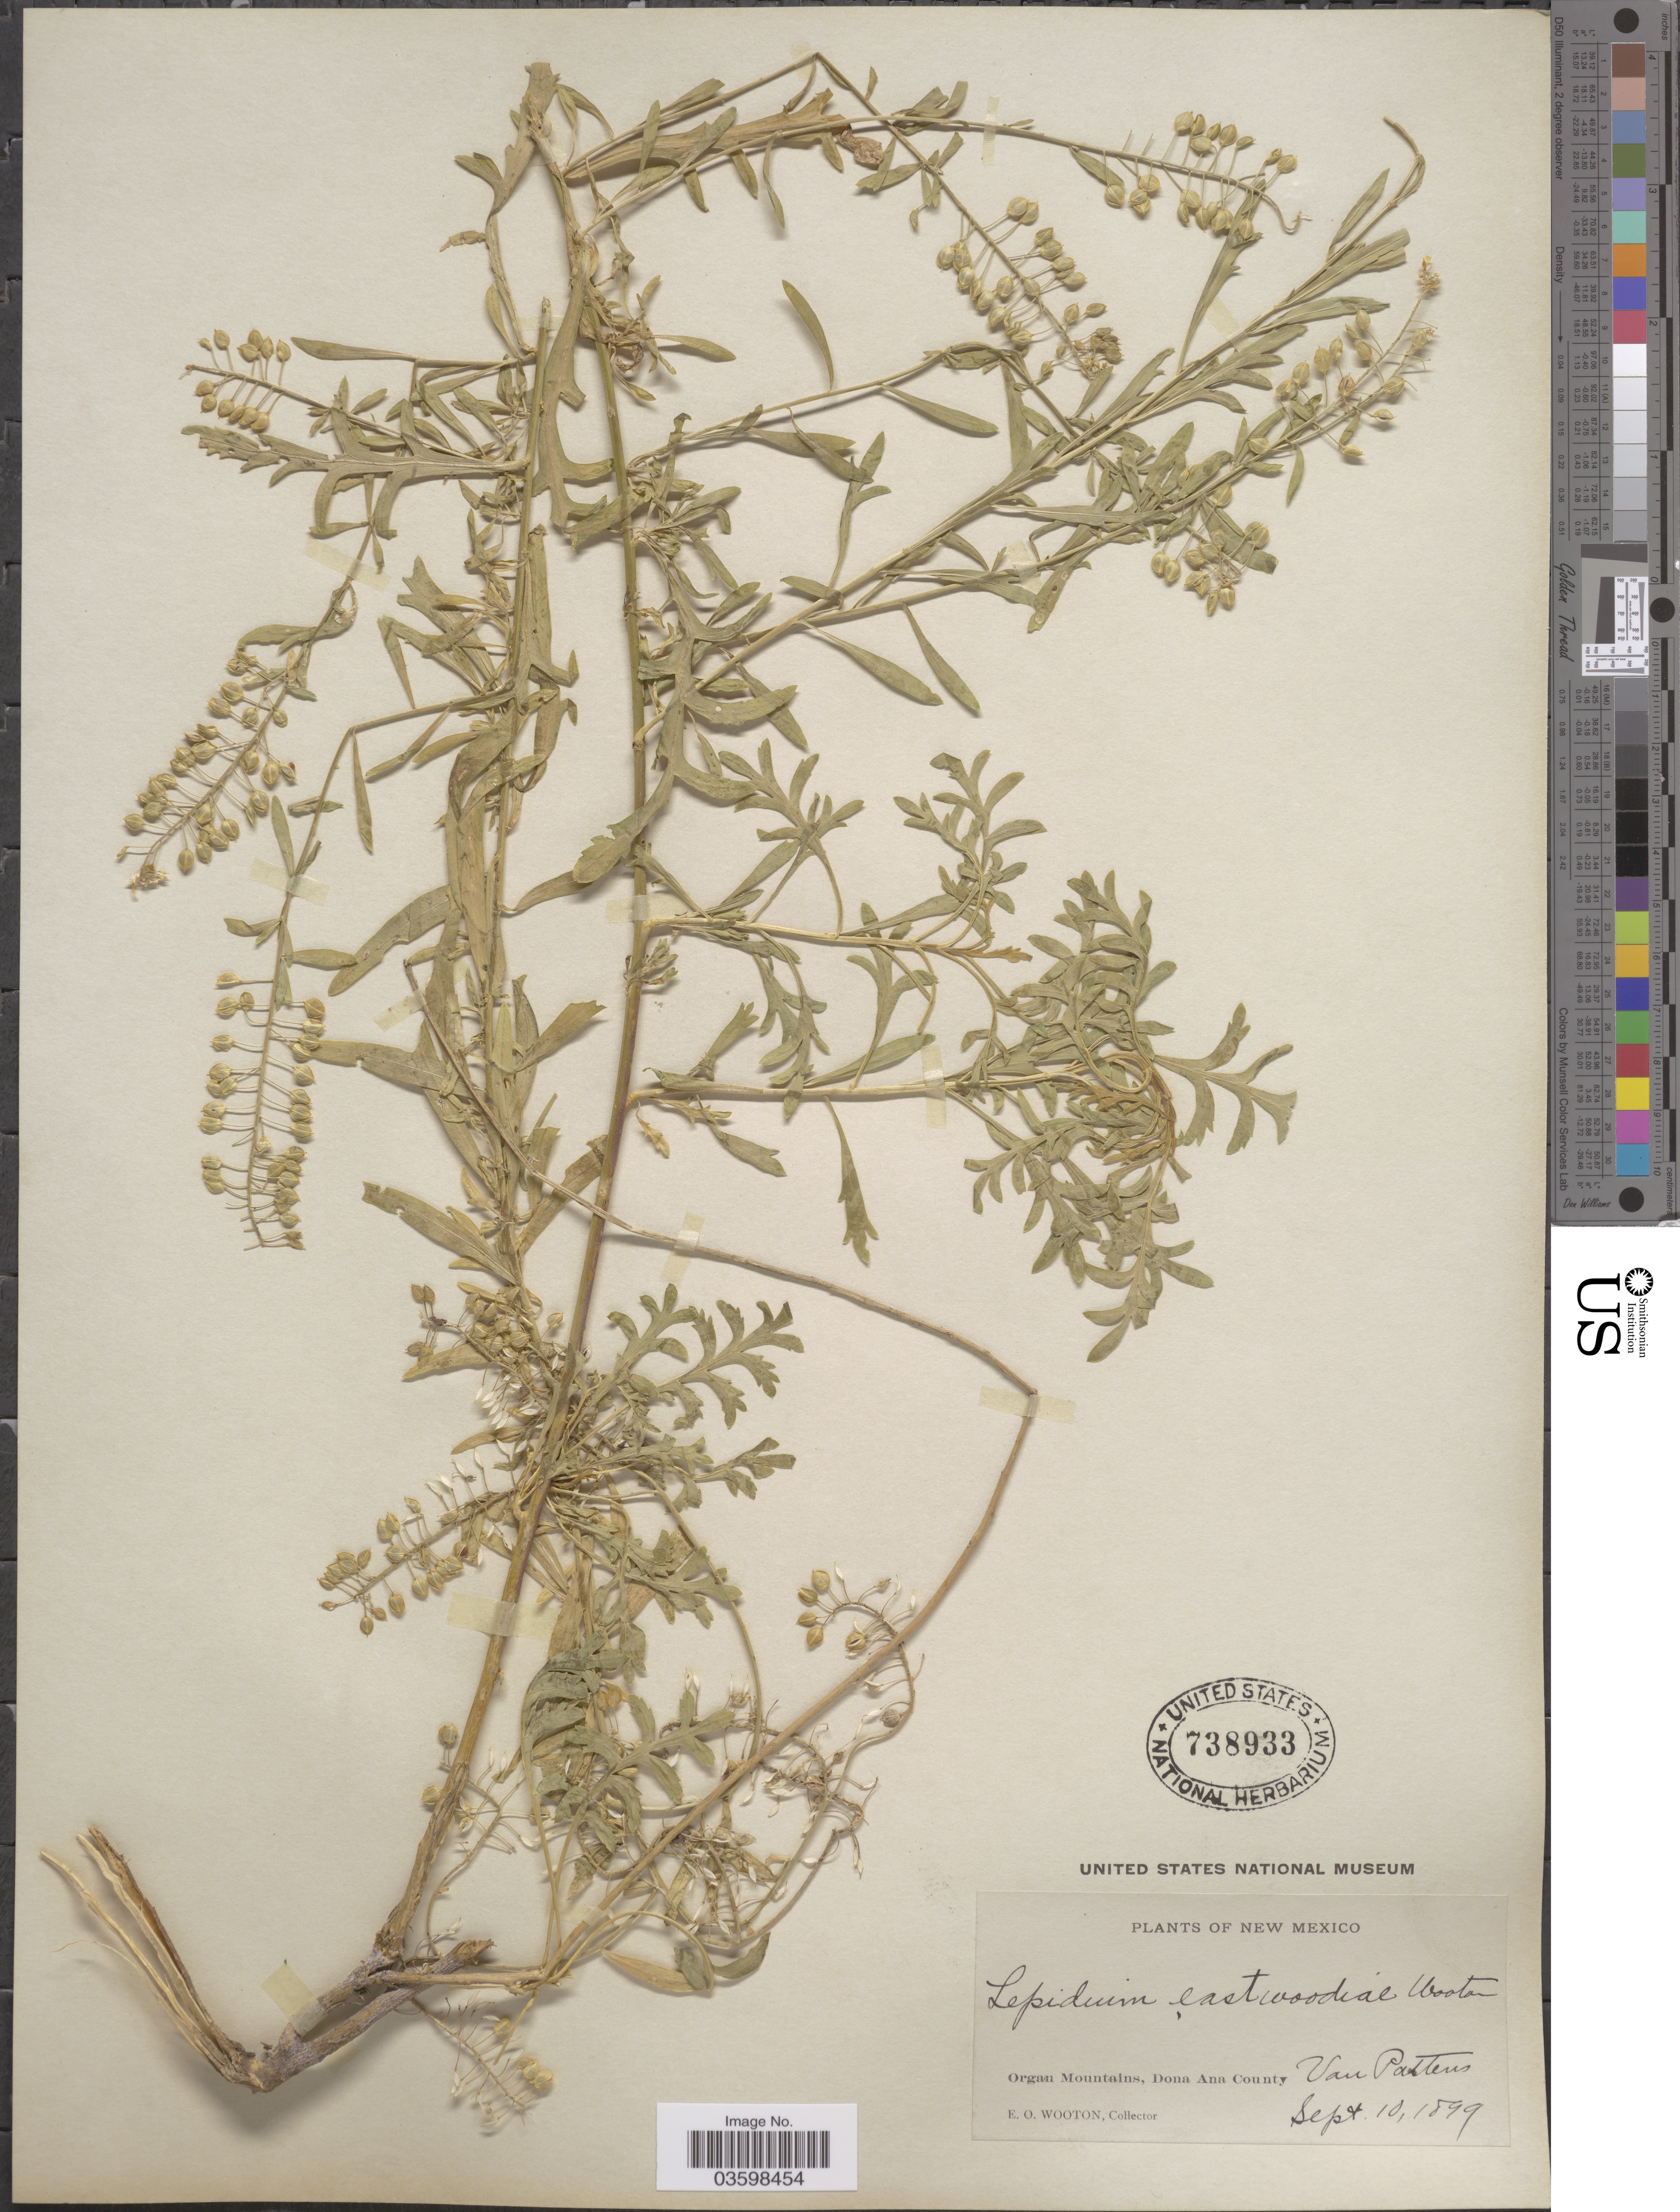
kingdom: Plantae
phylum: Tracheophyta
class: Magnoliopsida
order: Brassicales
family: Brassicaceae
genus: Lepidium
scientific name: Lepidium eastwoodiae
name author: Wooton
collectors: E. O. Wooton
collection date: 1899-09-10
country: United States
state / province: New Mexico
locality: Organ Mountains, Dona Ana County. Van Pattens.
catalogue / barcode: US 738933